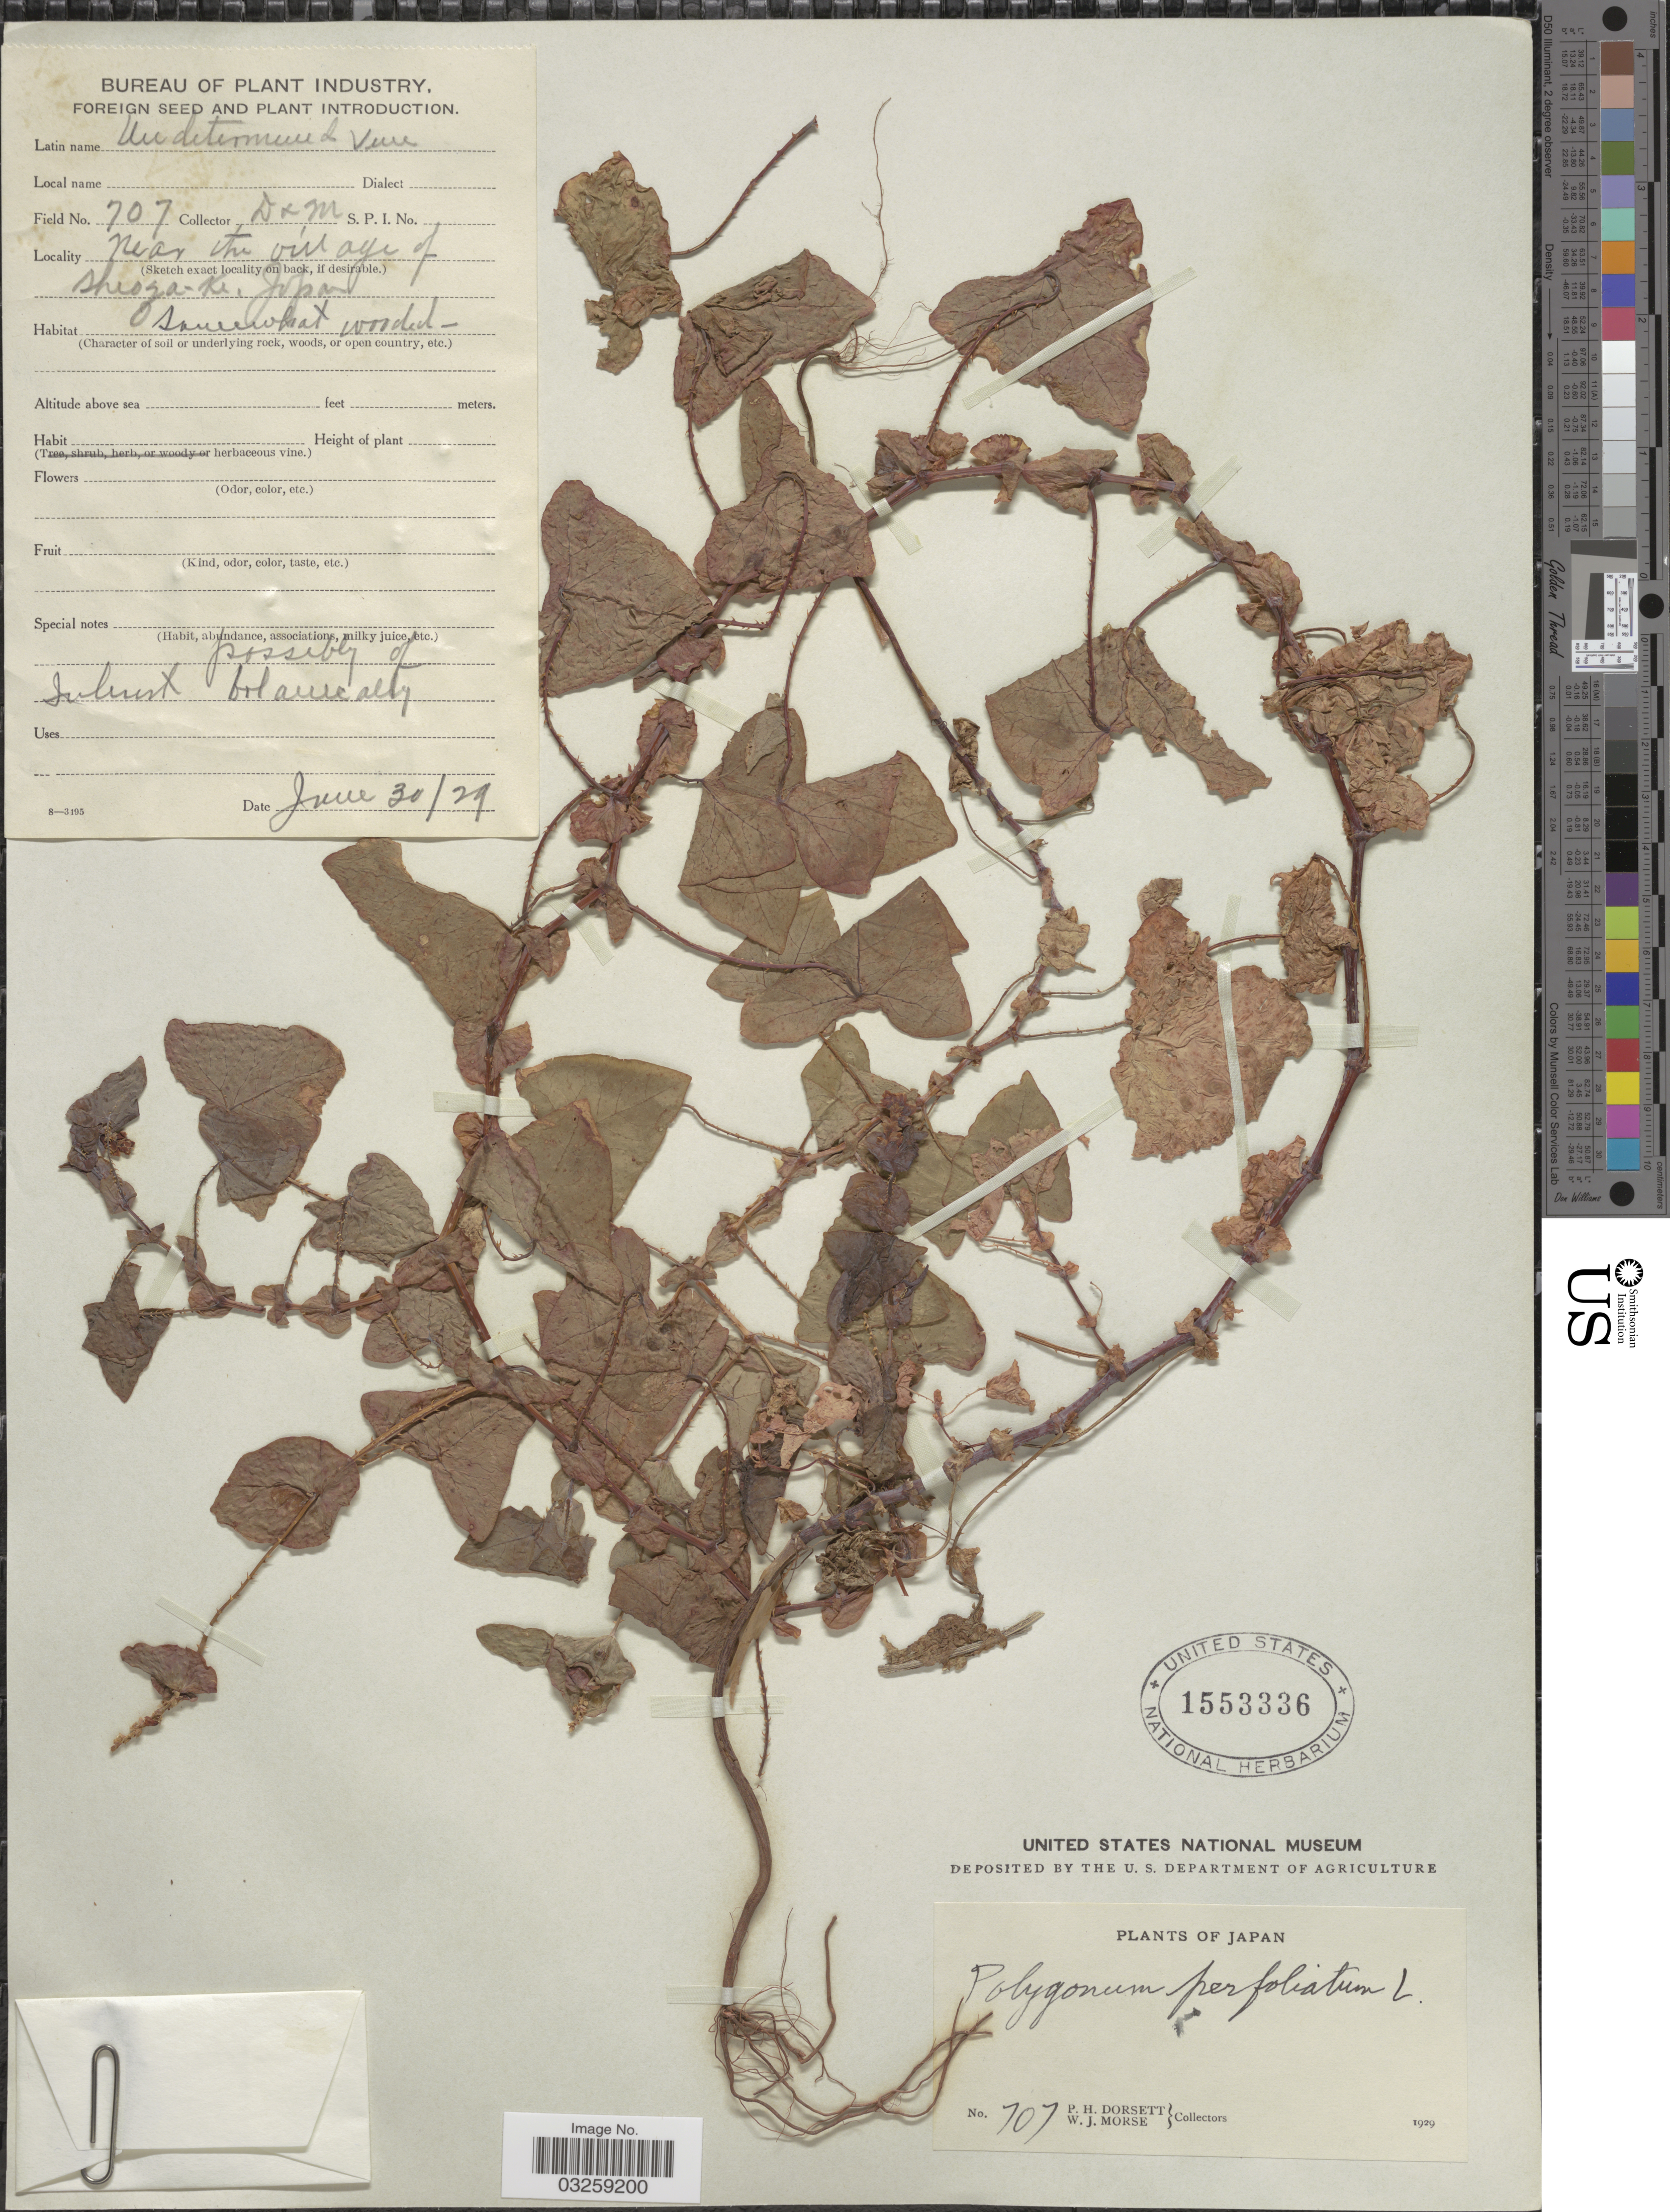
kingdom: Plantae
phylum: Tracheophyta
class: Magnoliopsida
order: Caryophyllales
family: Polygonaceae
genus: Polygonum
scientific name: Polygonum perfoliatum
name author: L.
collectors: P. H. Dorsett & W. J. Morse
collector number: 707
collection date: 1929-06-30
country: Japan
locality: Near the village of Shioza-Ki.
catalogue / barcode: US 1553336